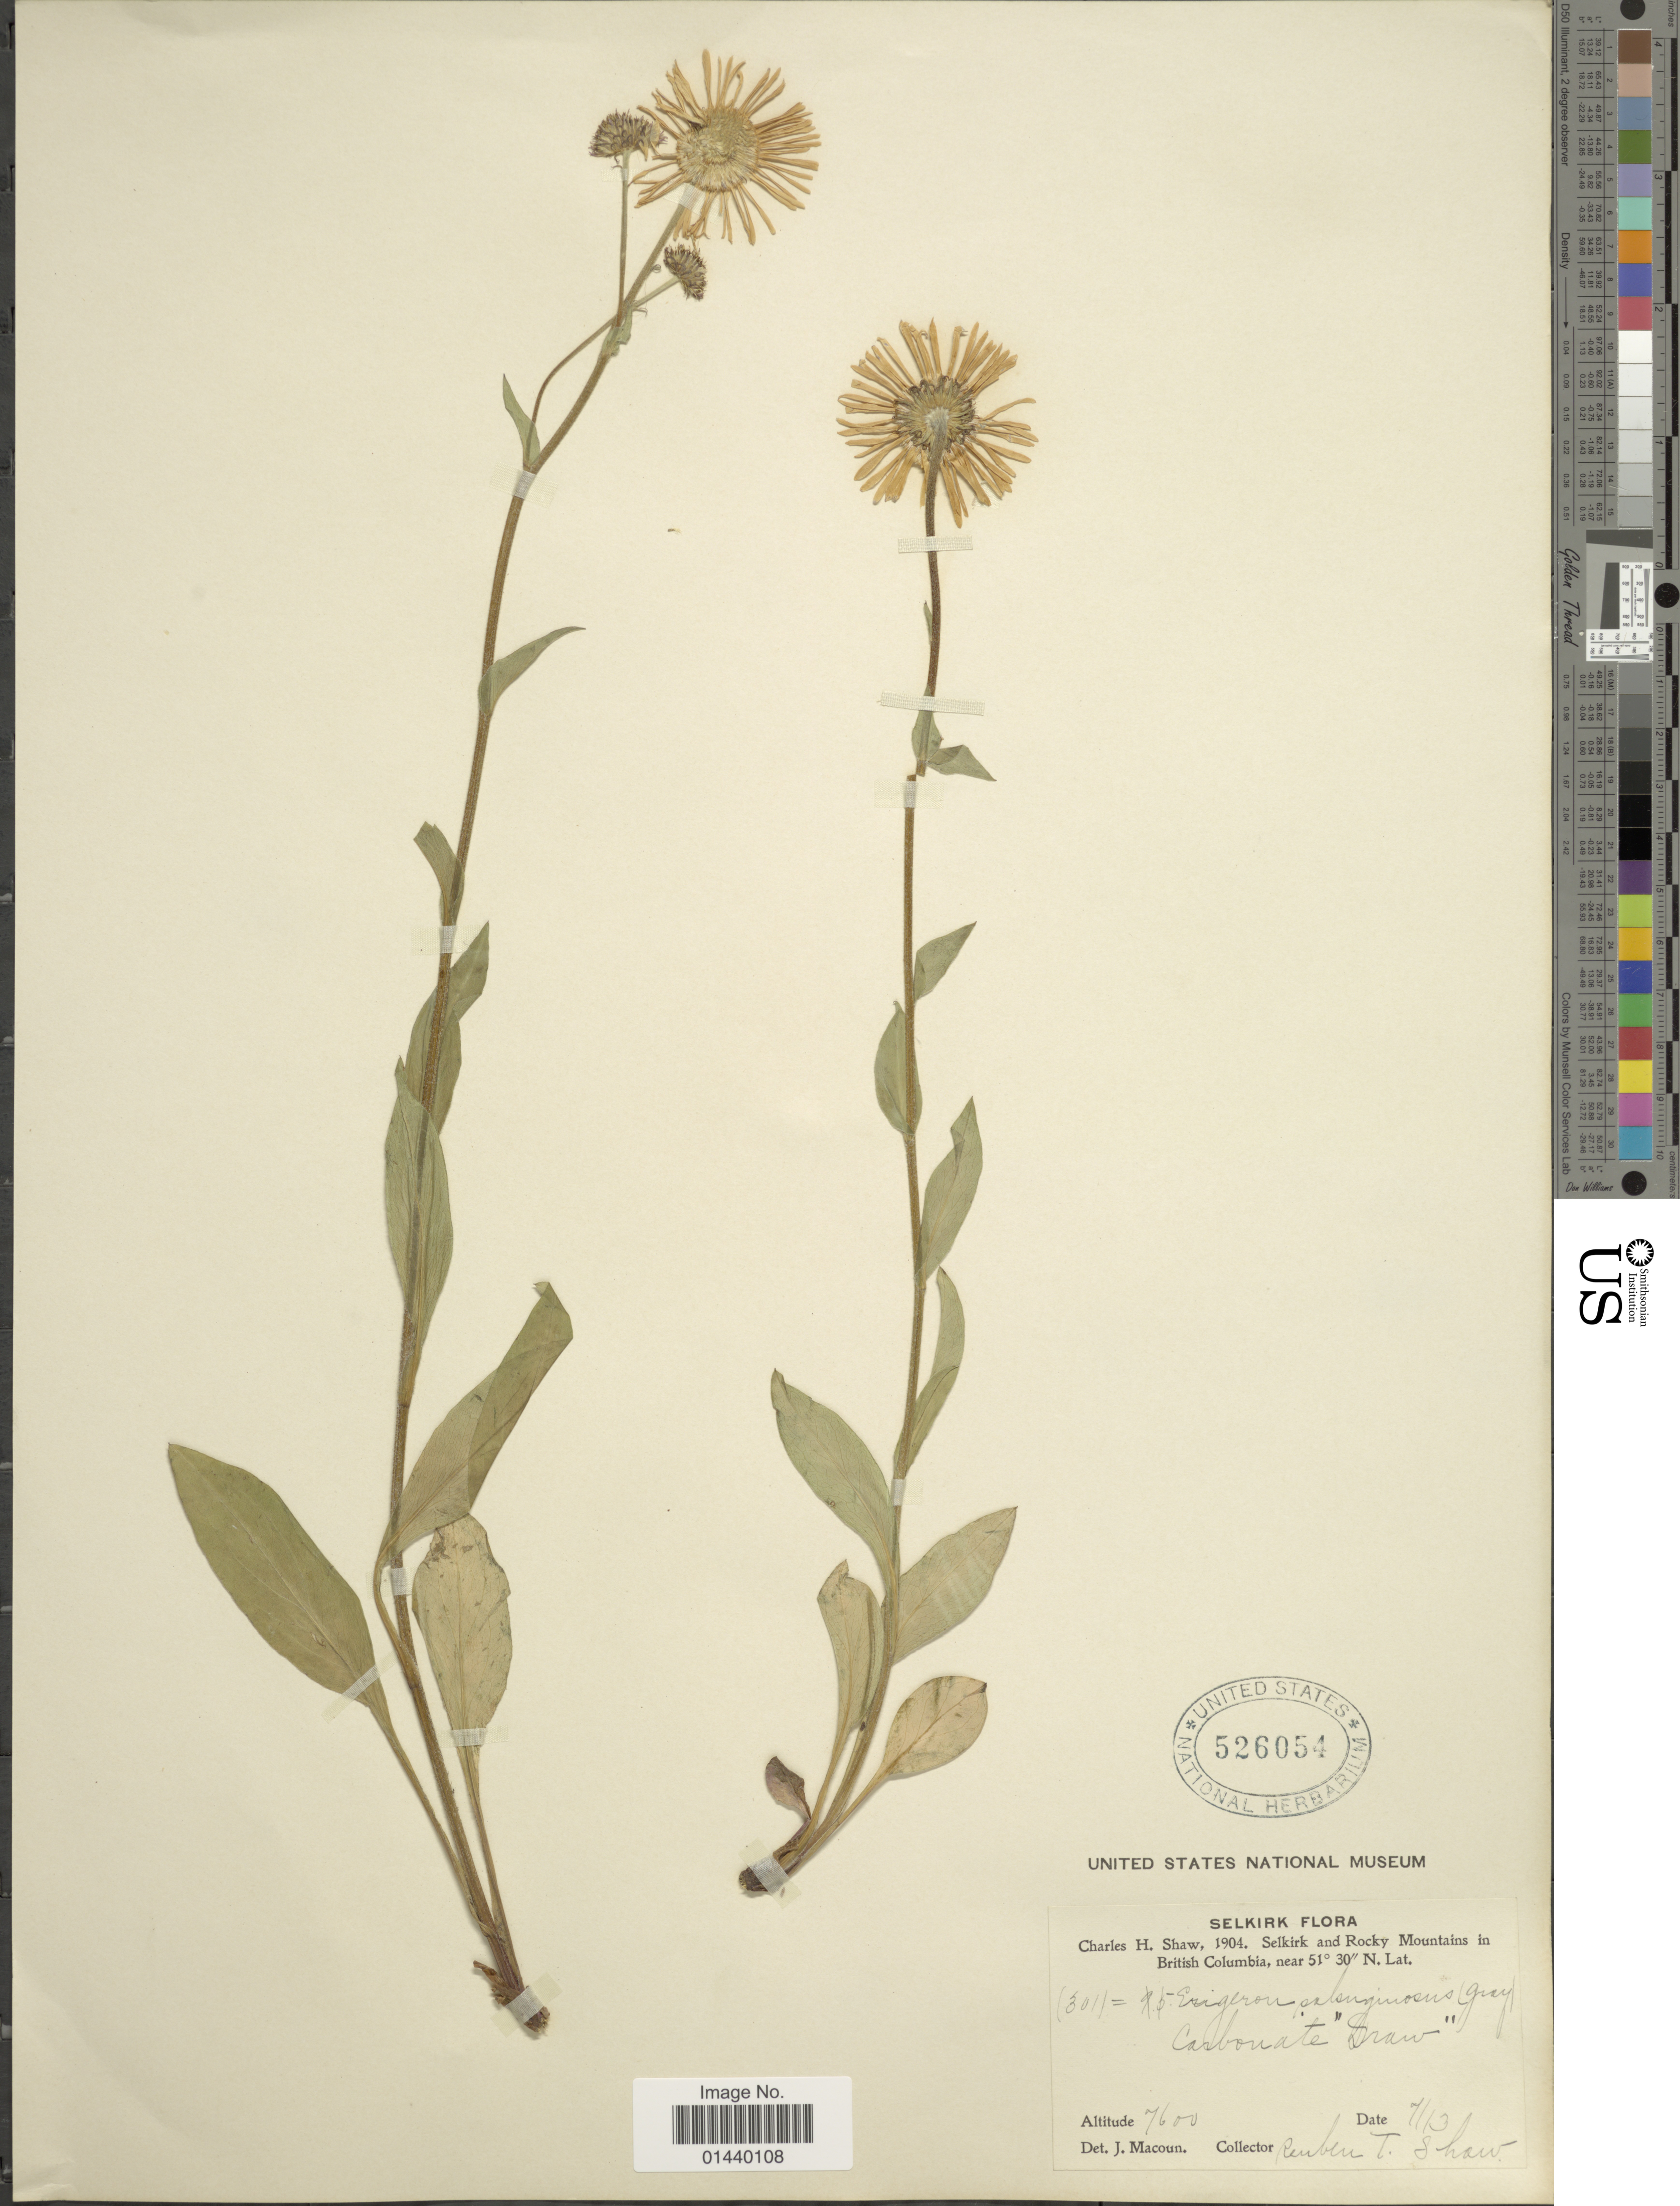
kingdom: Plantae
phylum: Tracheophyta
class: Magnoliopsida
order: Asterales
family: Asteraceae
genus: Erigeron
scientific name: Erigeron salsuginosus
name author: (Richardson ex R. Br.) A. Gray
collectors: R. T. Shaw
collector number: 301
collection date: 1904-07-13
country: Canada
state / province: British Columbia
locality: Selkirk and Rocky Mountains.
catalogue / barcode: US 526054